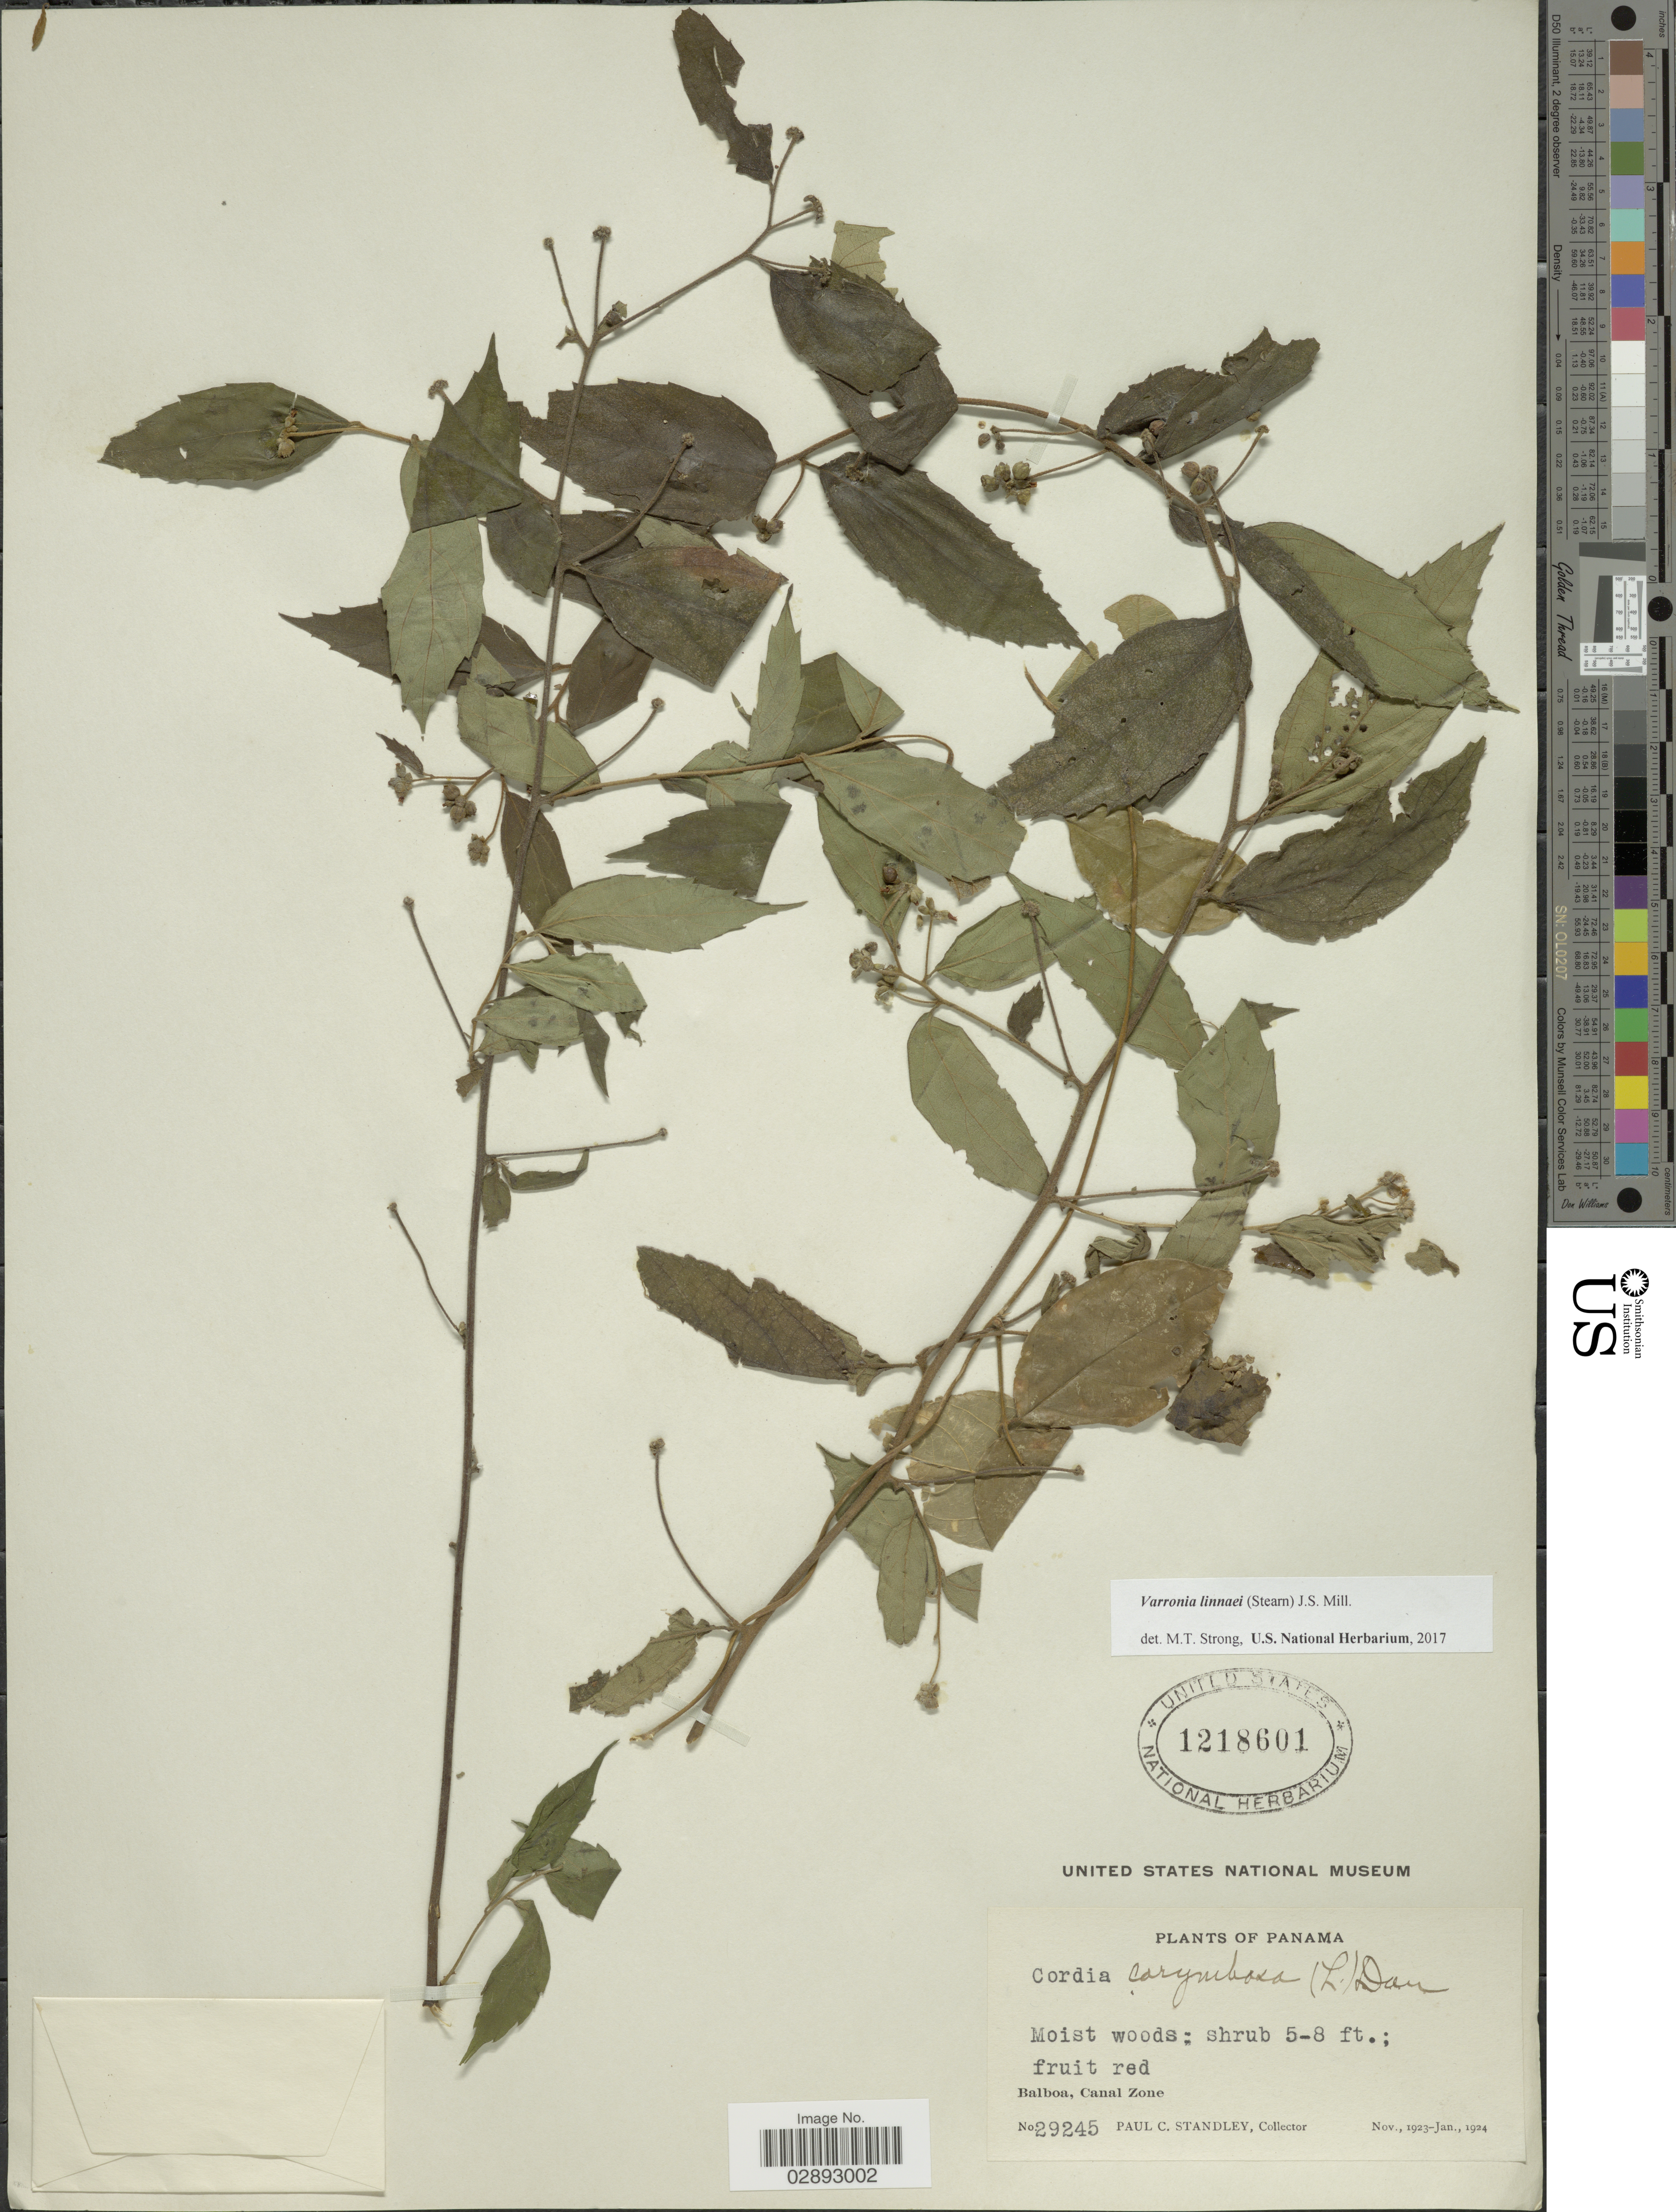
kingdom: Plantae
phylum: Tracheophyta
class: Magnoliopsida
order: Boraginales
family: Cordiaceae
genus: Varronia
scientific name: Varronia linnaei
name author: (Stearn) J.S. Mill.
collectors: P. C. Standley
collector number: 29245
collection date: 1923-11/1924-01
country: Panama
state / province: Colón / Panamá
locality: Balboa, Canal Zone.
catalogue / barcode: US 1218601